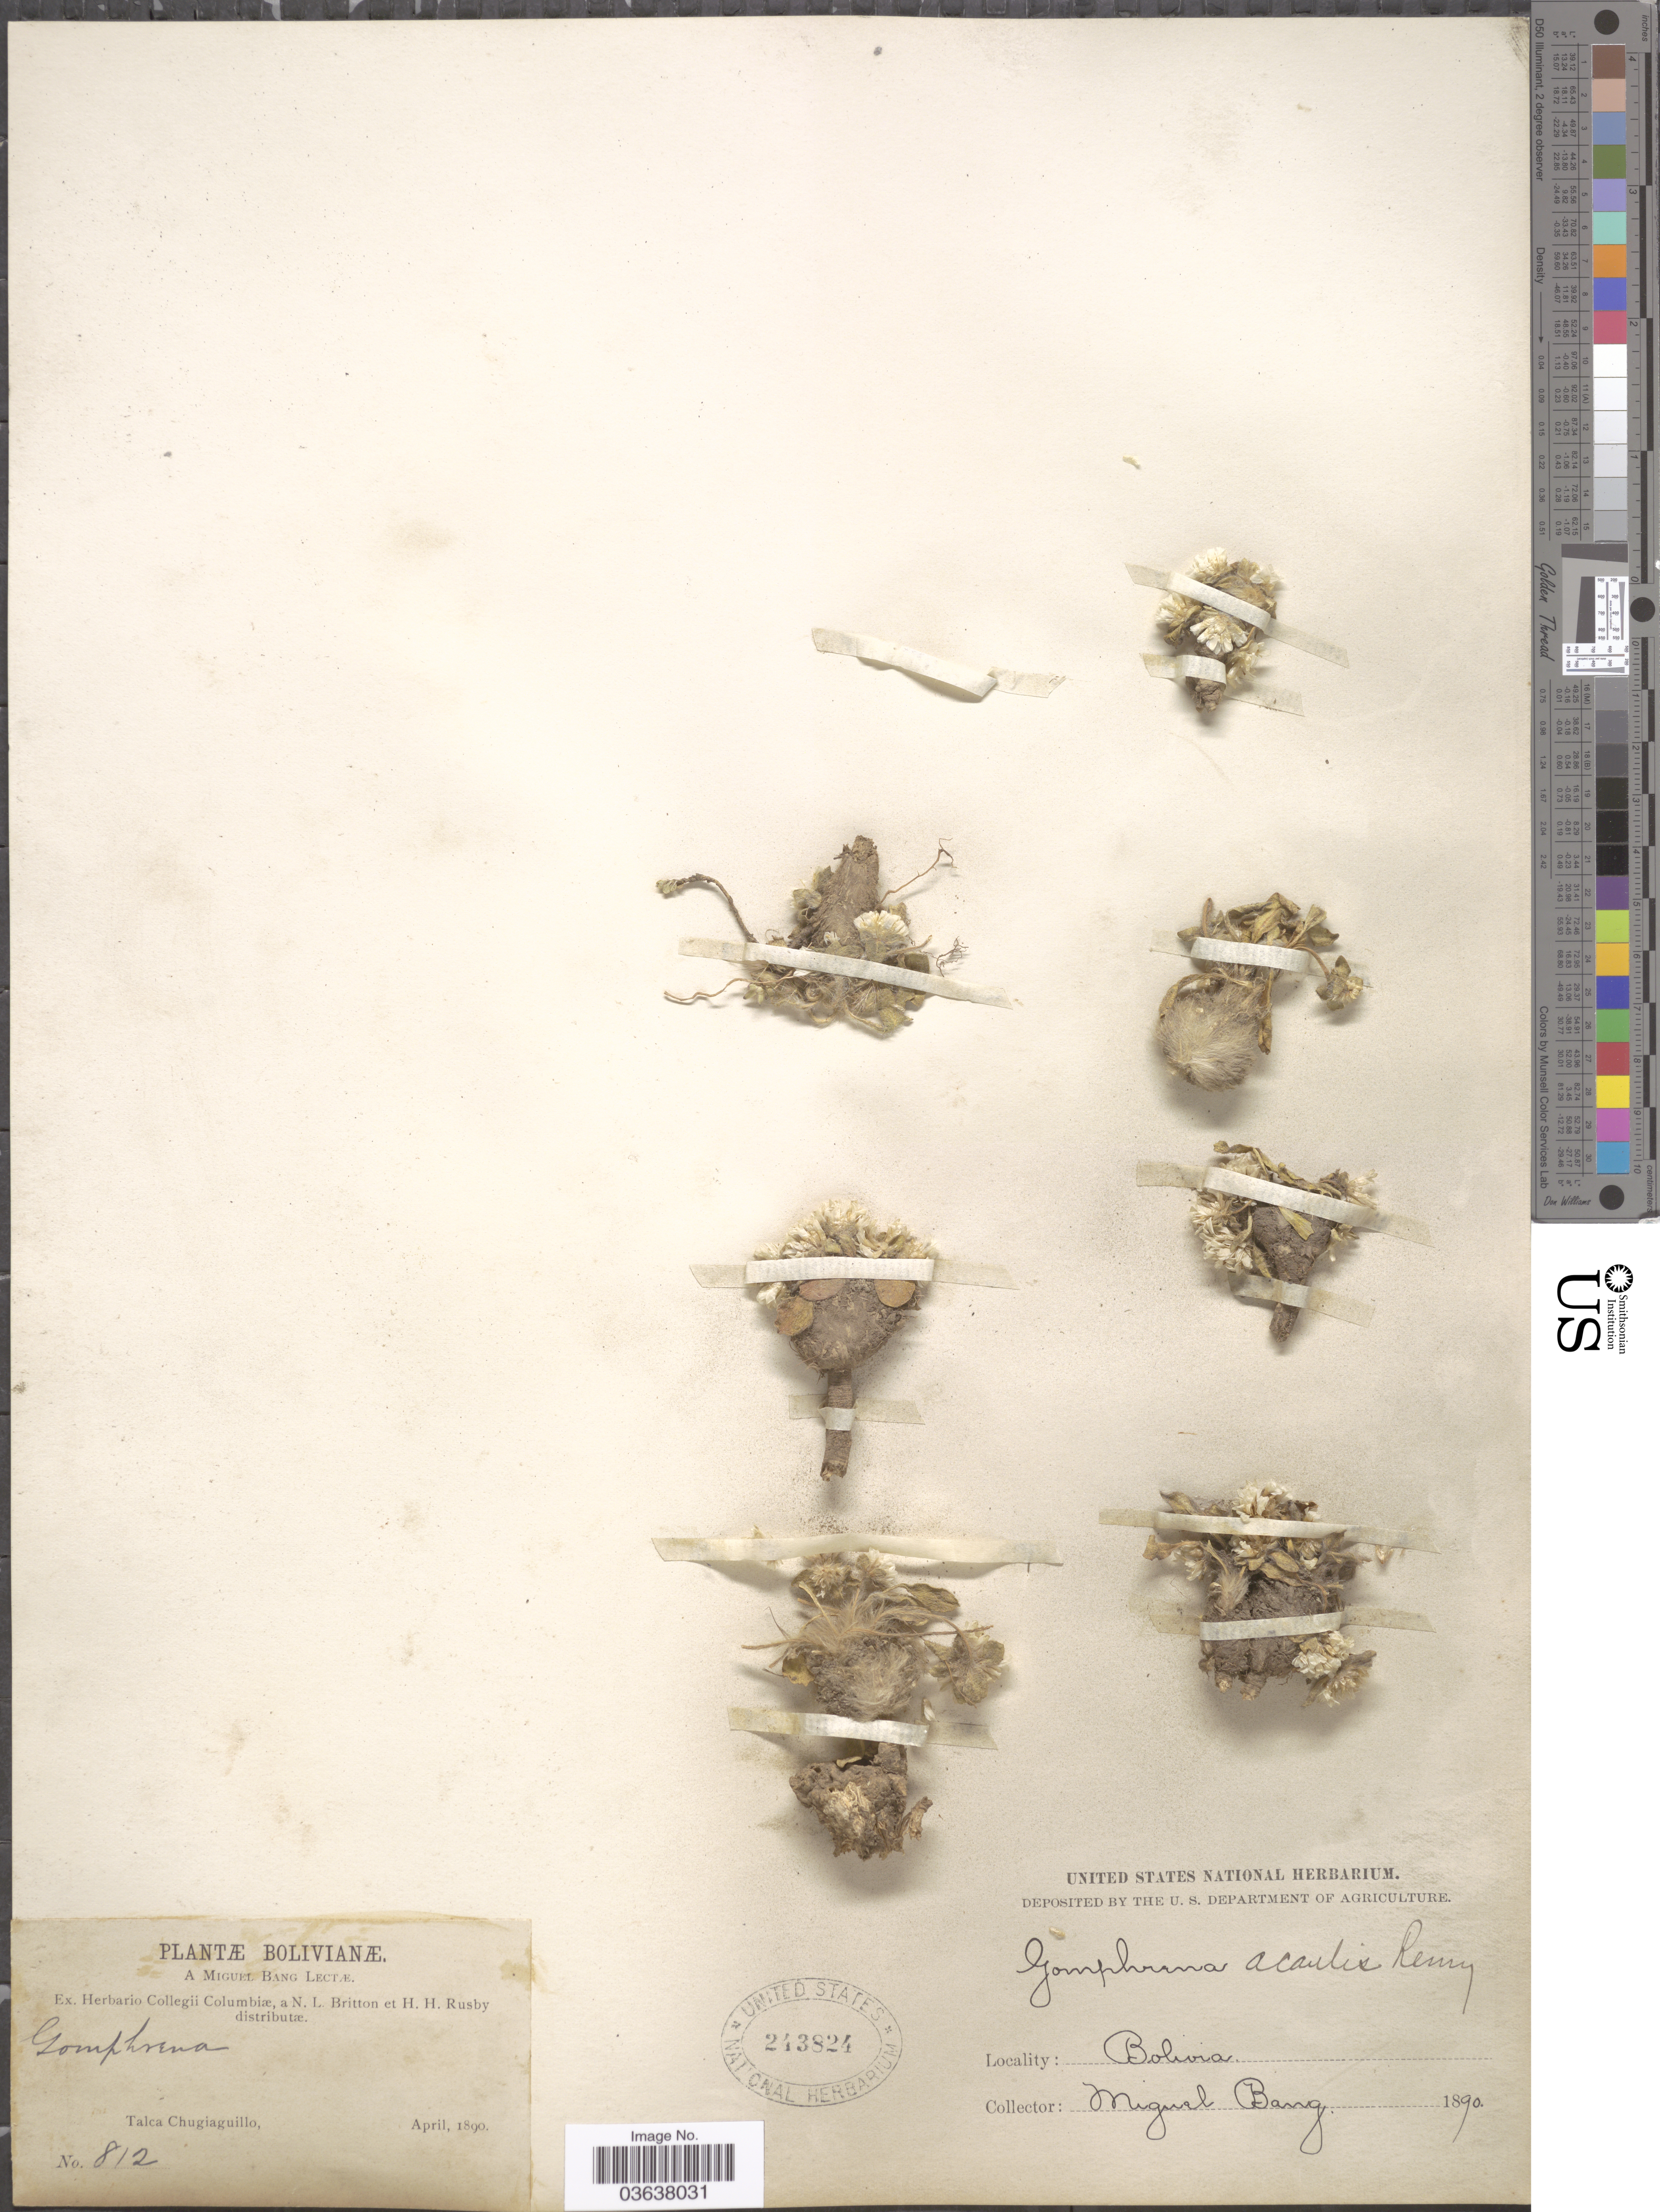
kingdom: Plantae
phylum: Tracheophyta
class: Magnoliopsida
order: Caryophyllales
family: Amaranthaceae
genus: Gomphrena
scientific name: Gomphrena meyeniana var. acaulis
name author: (J. Rémy) Suess.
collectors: M. Bang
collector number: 812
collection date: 1890-04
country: Bolivia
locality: Talca Chugiaguillo.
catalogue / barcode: US 243824